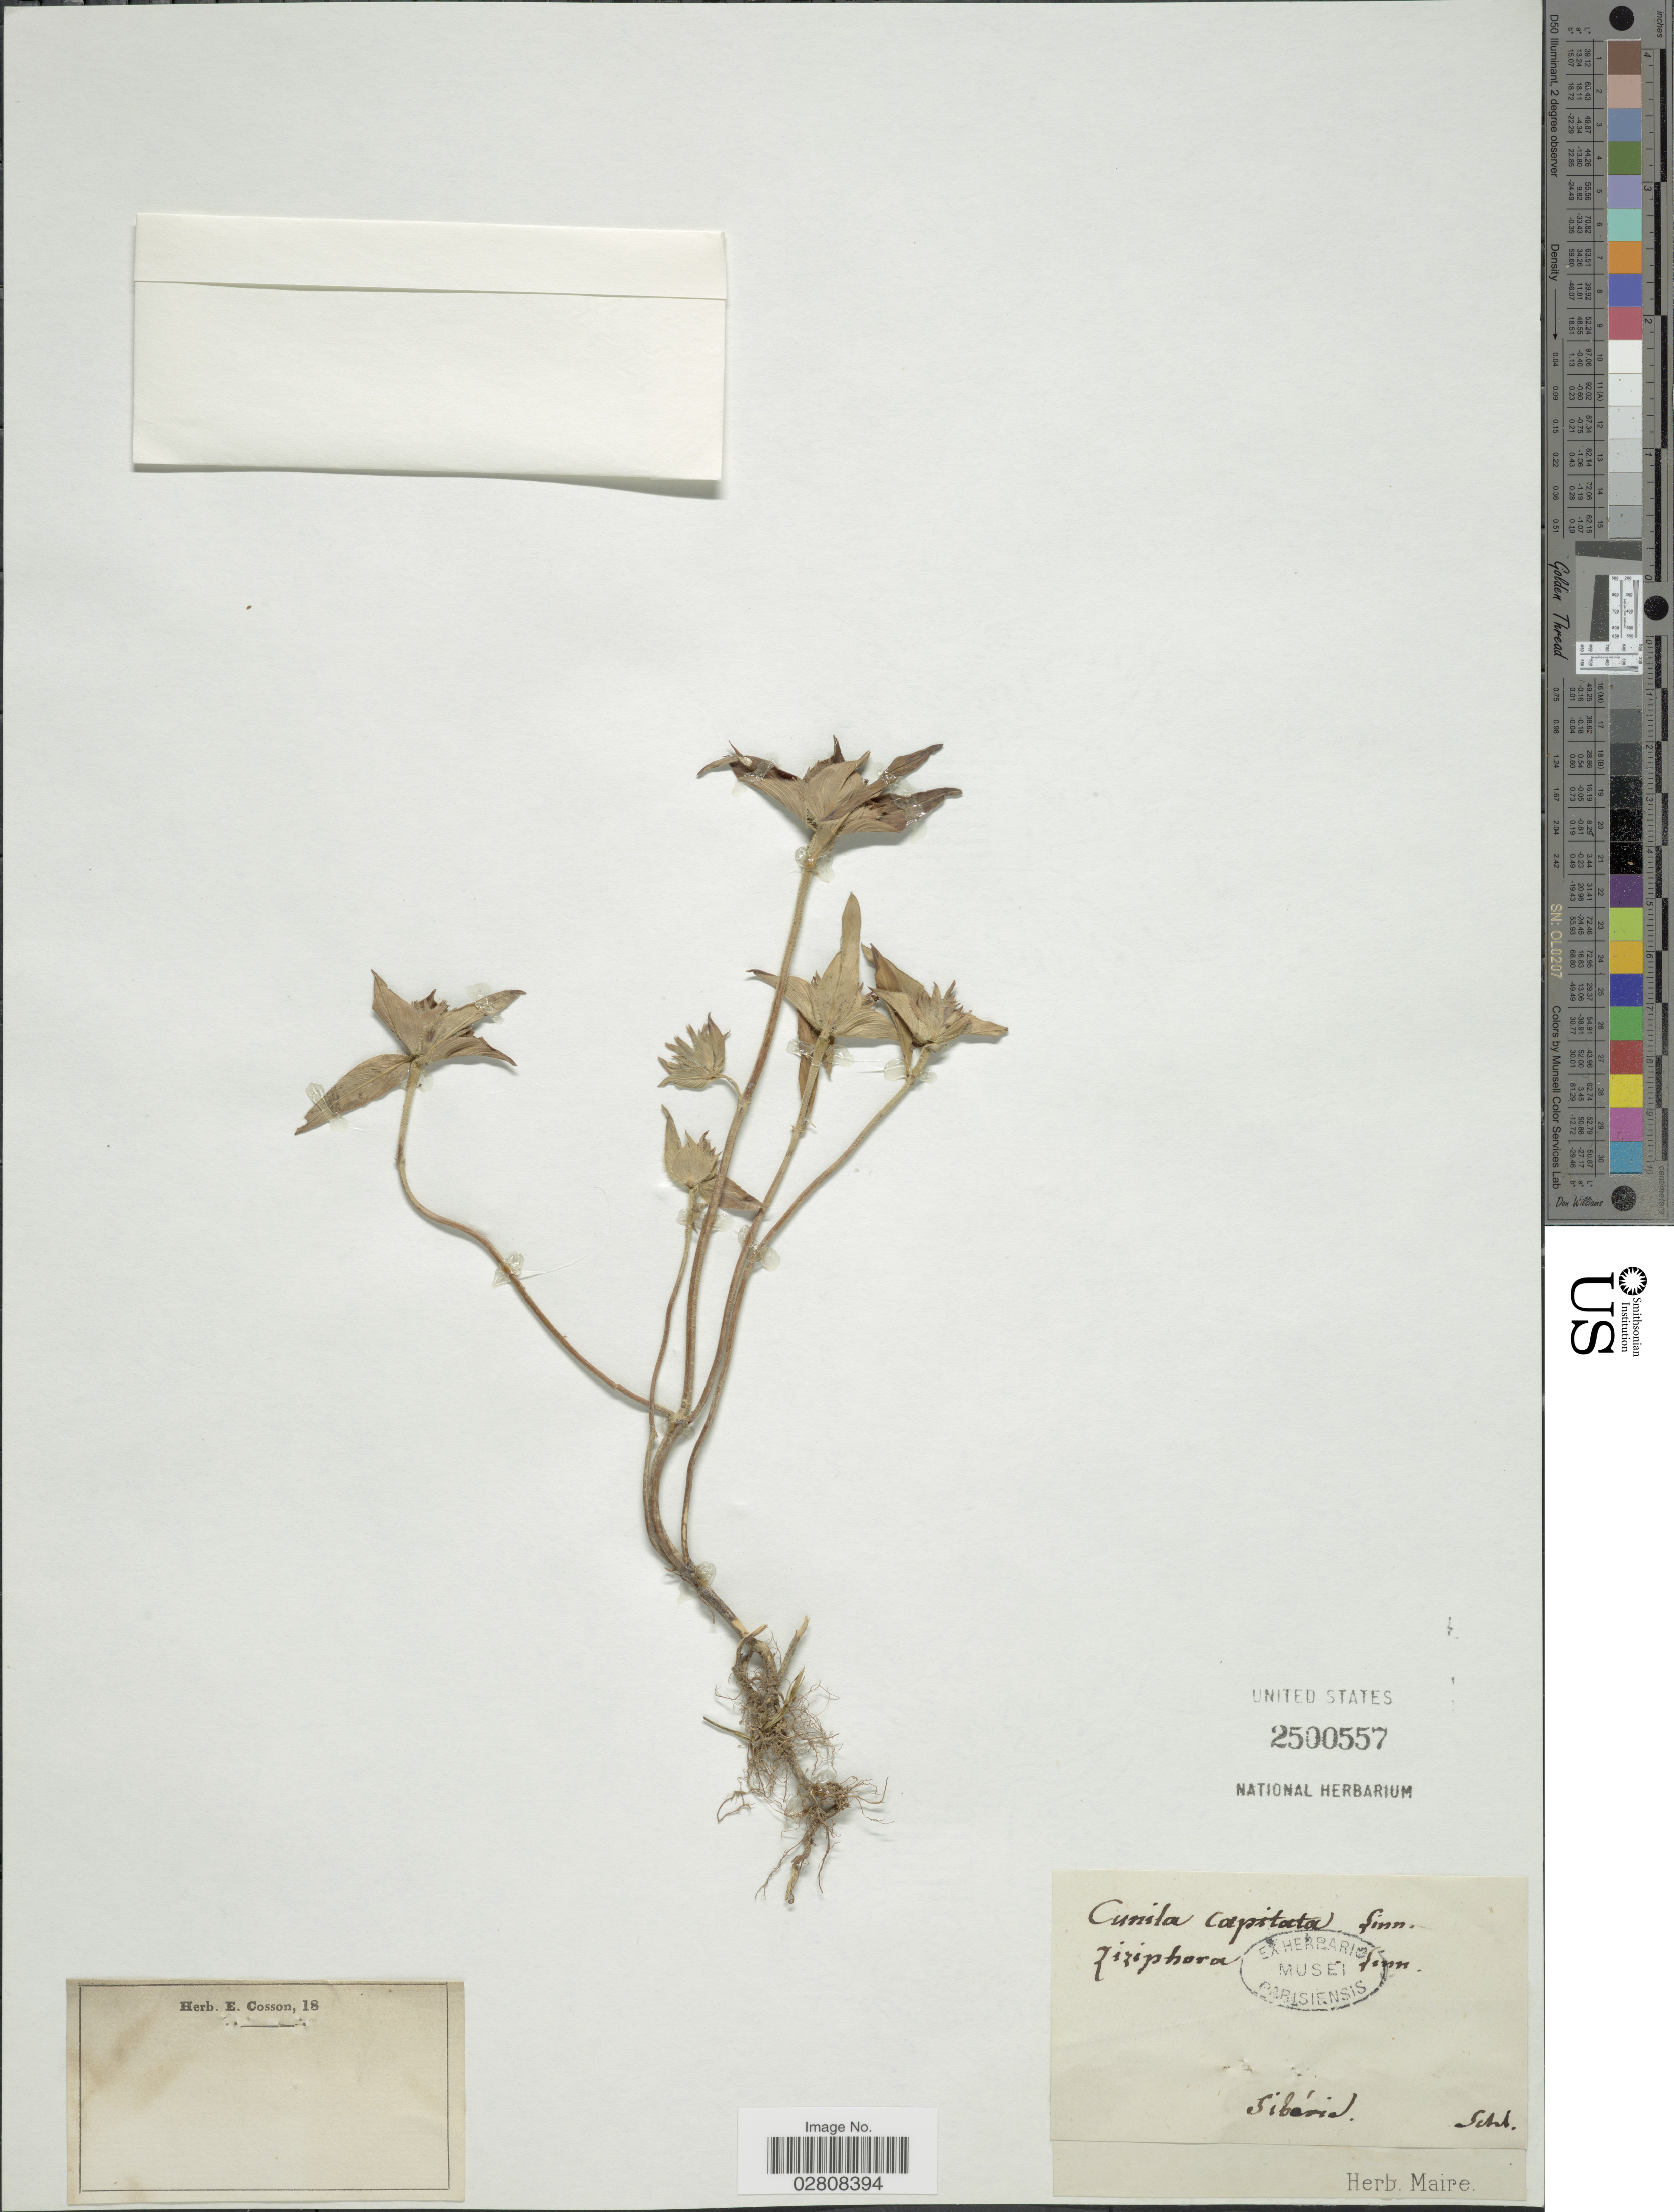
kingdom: Plantae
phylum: Tracheophyta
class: Magnoliopsida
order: Lamiales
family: Lamiaceae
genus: Ziziphora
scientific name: Ziziphora capitata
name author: L.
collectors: Schb.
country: Russian Federation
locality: Sibéria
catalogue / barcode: US 2500557